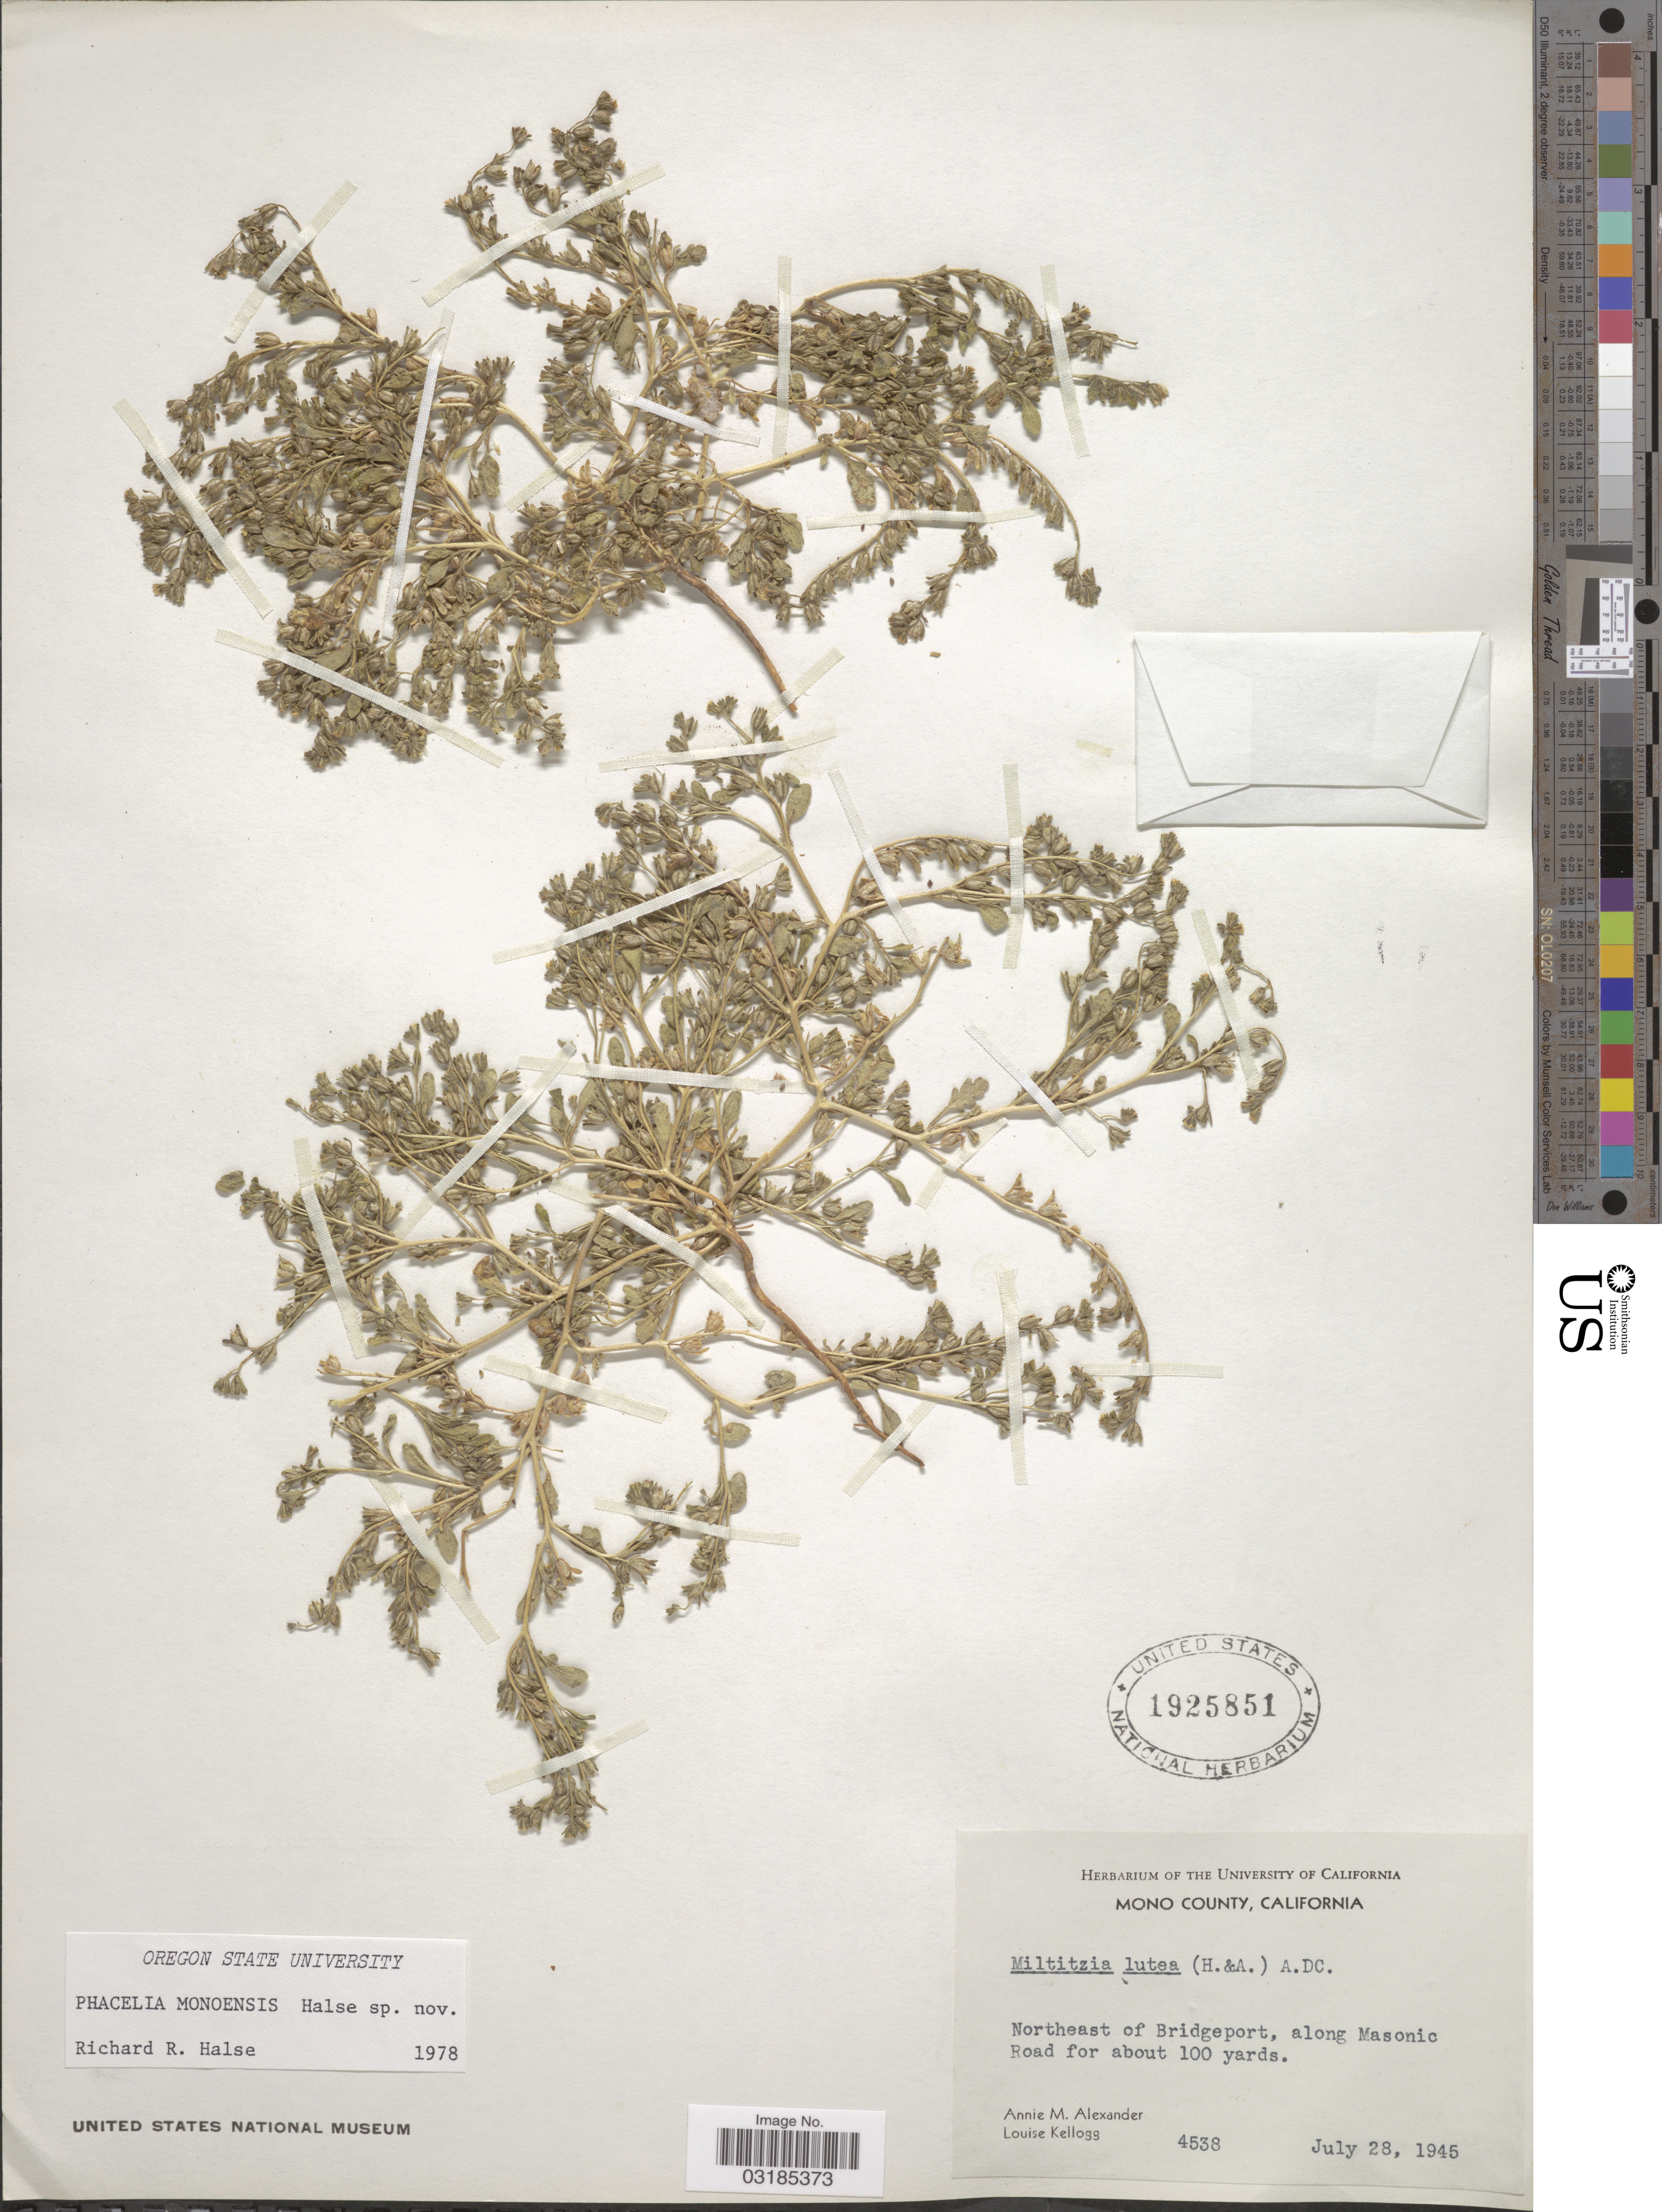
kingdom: Plantae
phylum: Tracheophyta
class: Magnoliopsida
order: Boraginales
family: Hydrophyllaceae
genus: Phacelia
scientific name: Phacelia monoensis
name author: Halse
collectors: A. M. Alexander & L. Kellogg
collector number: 4538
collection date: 1945-07-28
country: United States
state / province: California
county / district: Mono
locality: Mono County. Northeast of Bridgeport, along Masonic Road for about 100 yards.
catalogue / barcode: US 1925851